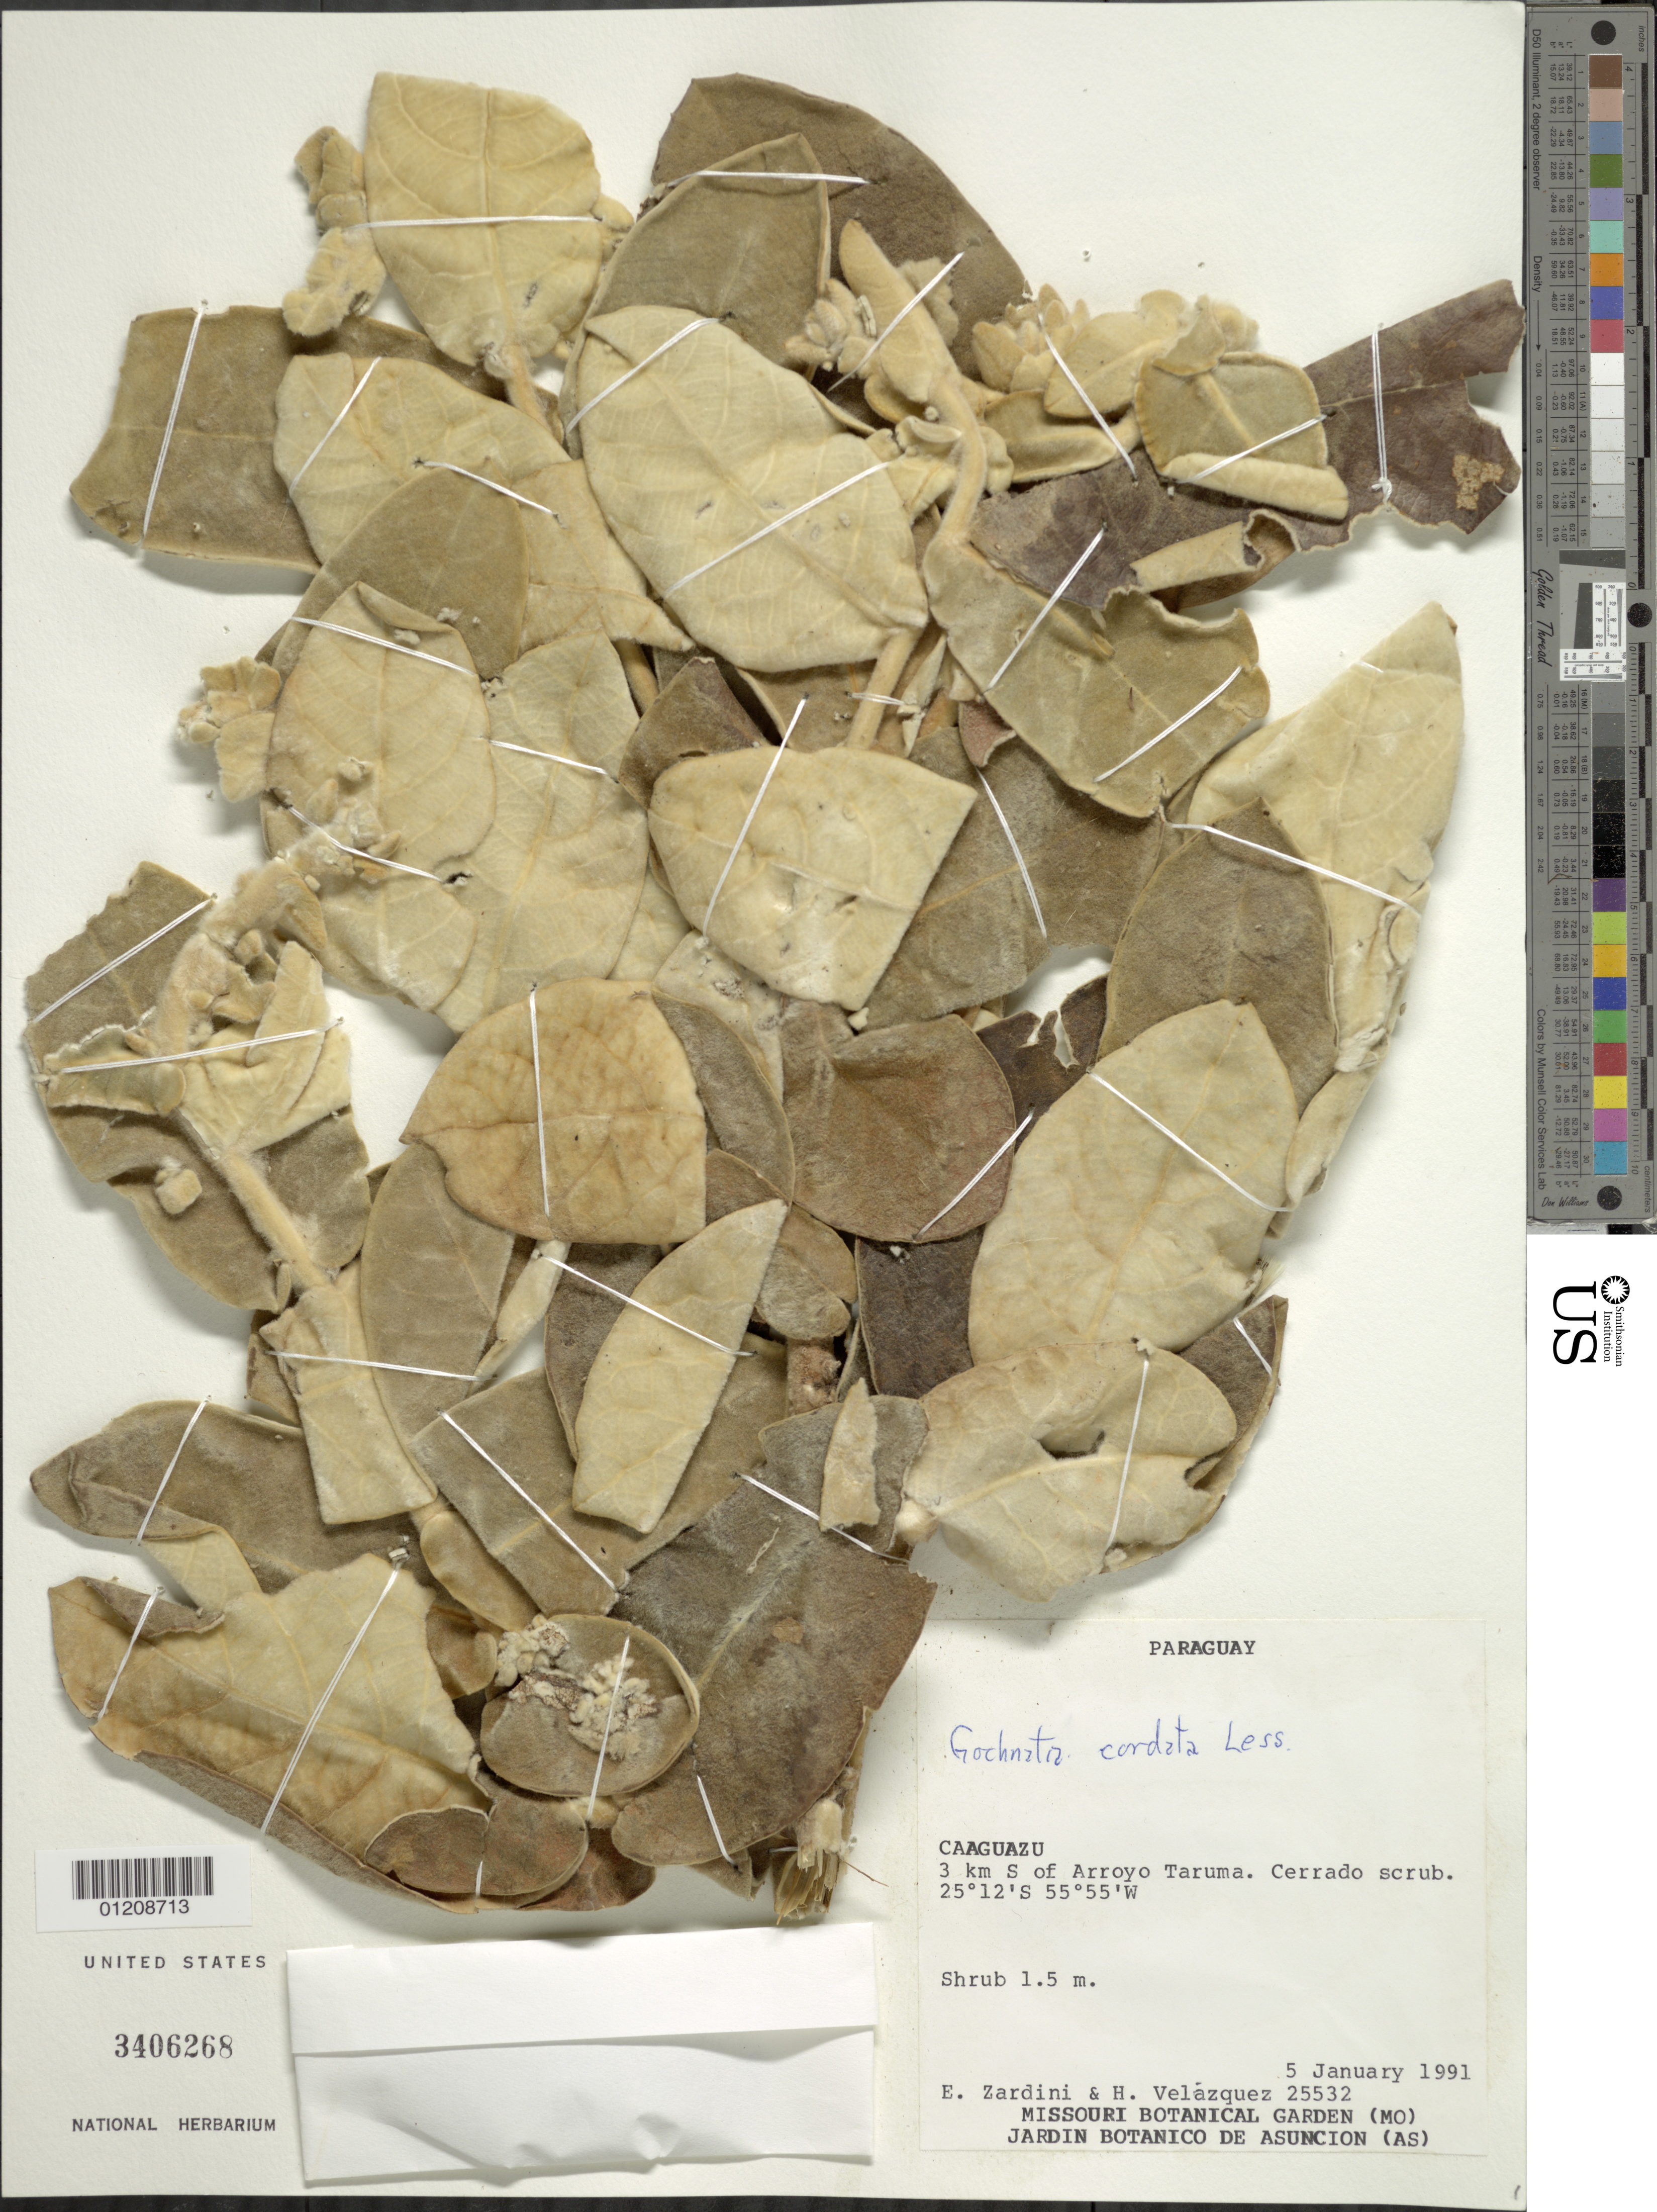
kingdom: Plantae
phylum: Tracheophyta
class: Magnoliopsida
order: Asterales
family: Asteraceae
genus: Moquiniastrum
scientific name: Moquiniastrum cordatum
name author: (Less.) G. Sancho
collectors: E. M. Zardini & H. Velasquez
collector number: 25532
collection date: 1991-01-05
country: Paraguay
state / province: Caaguazu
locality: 3 km S of Arroyo Taruma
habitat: Cerrado scrub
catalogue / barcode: US 3406268